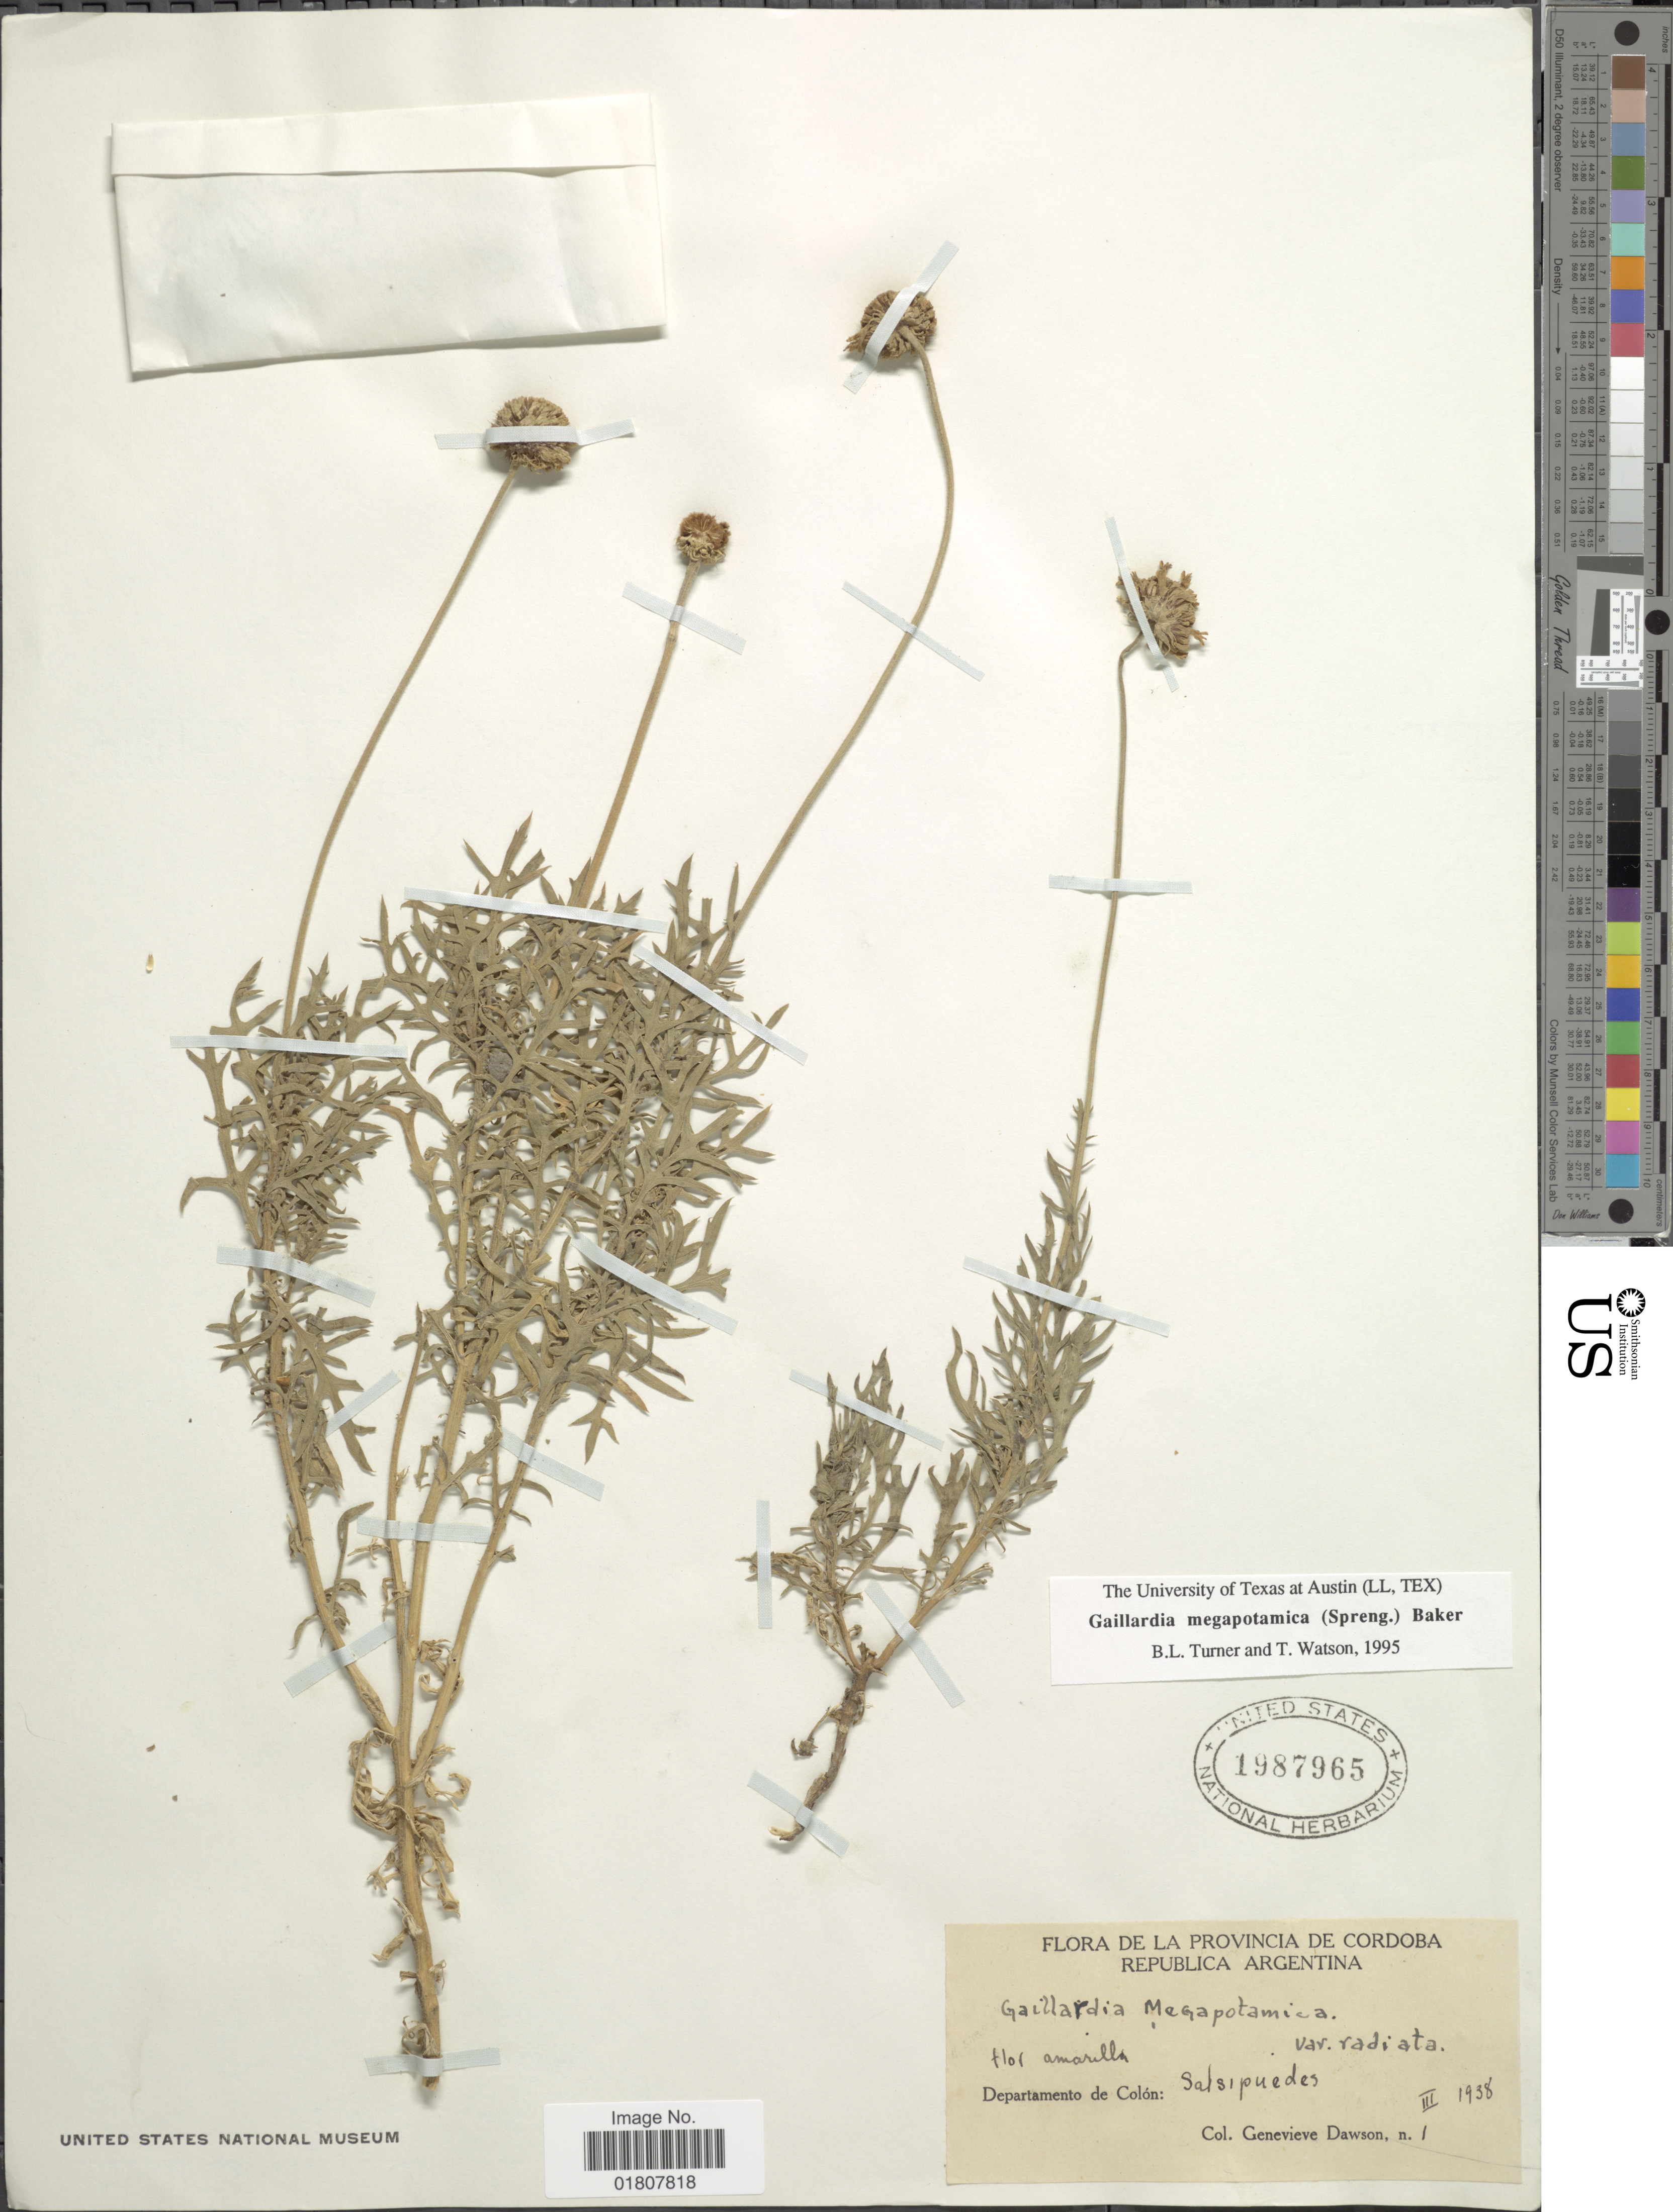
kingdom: Plantae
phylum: Tracheophyta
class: Magnoliopsida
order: Asterales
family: Asteraceae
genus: Gaillardia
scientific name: Gaillardia megapotamica var. radiata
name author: Baker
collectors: G. Dawson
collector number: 1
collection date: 1938-03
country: Argentina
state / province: Cordoba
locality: Republica Argentina, Departamento de Colon, Salsipuedes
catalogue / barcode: US 1987965